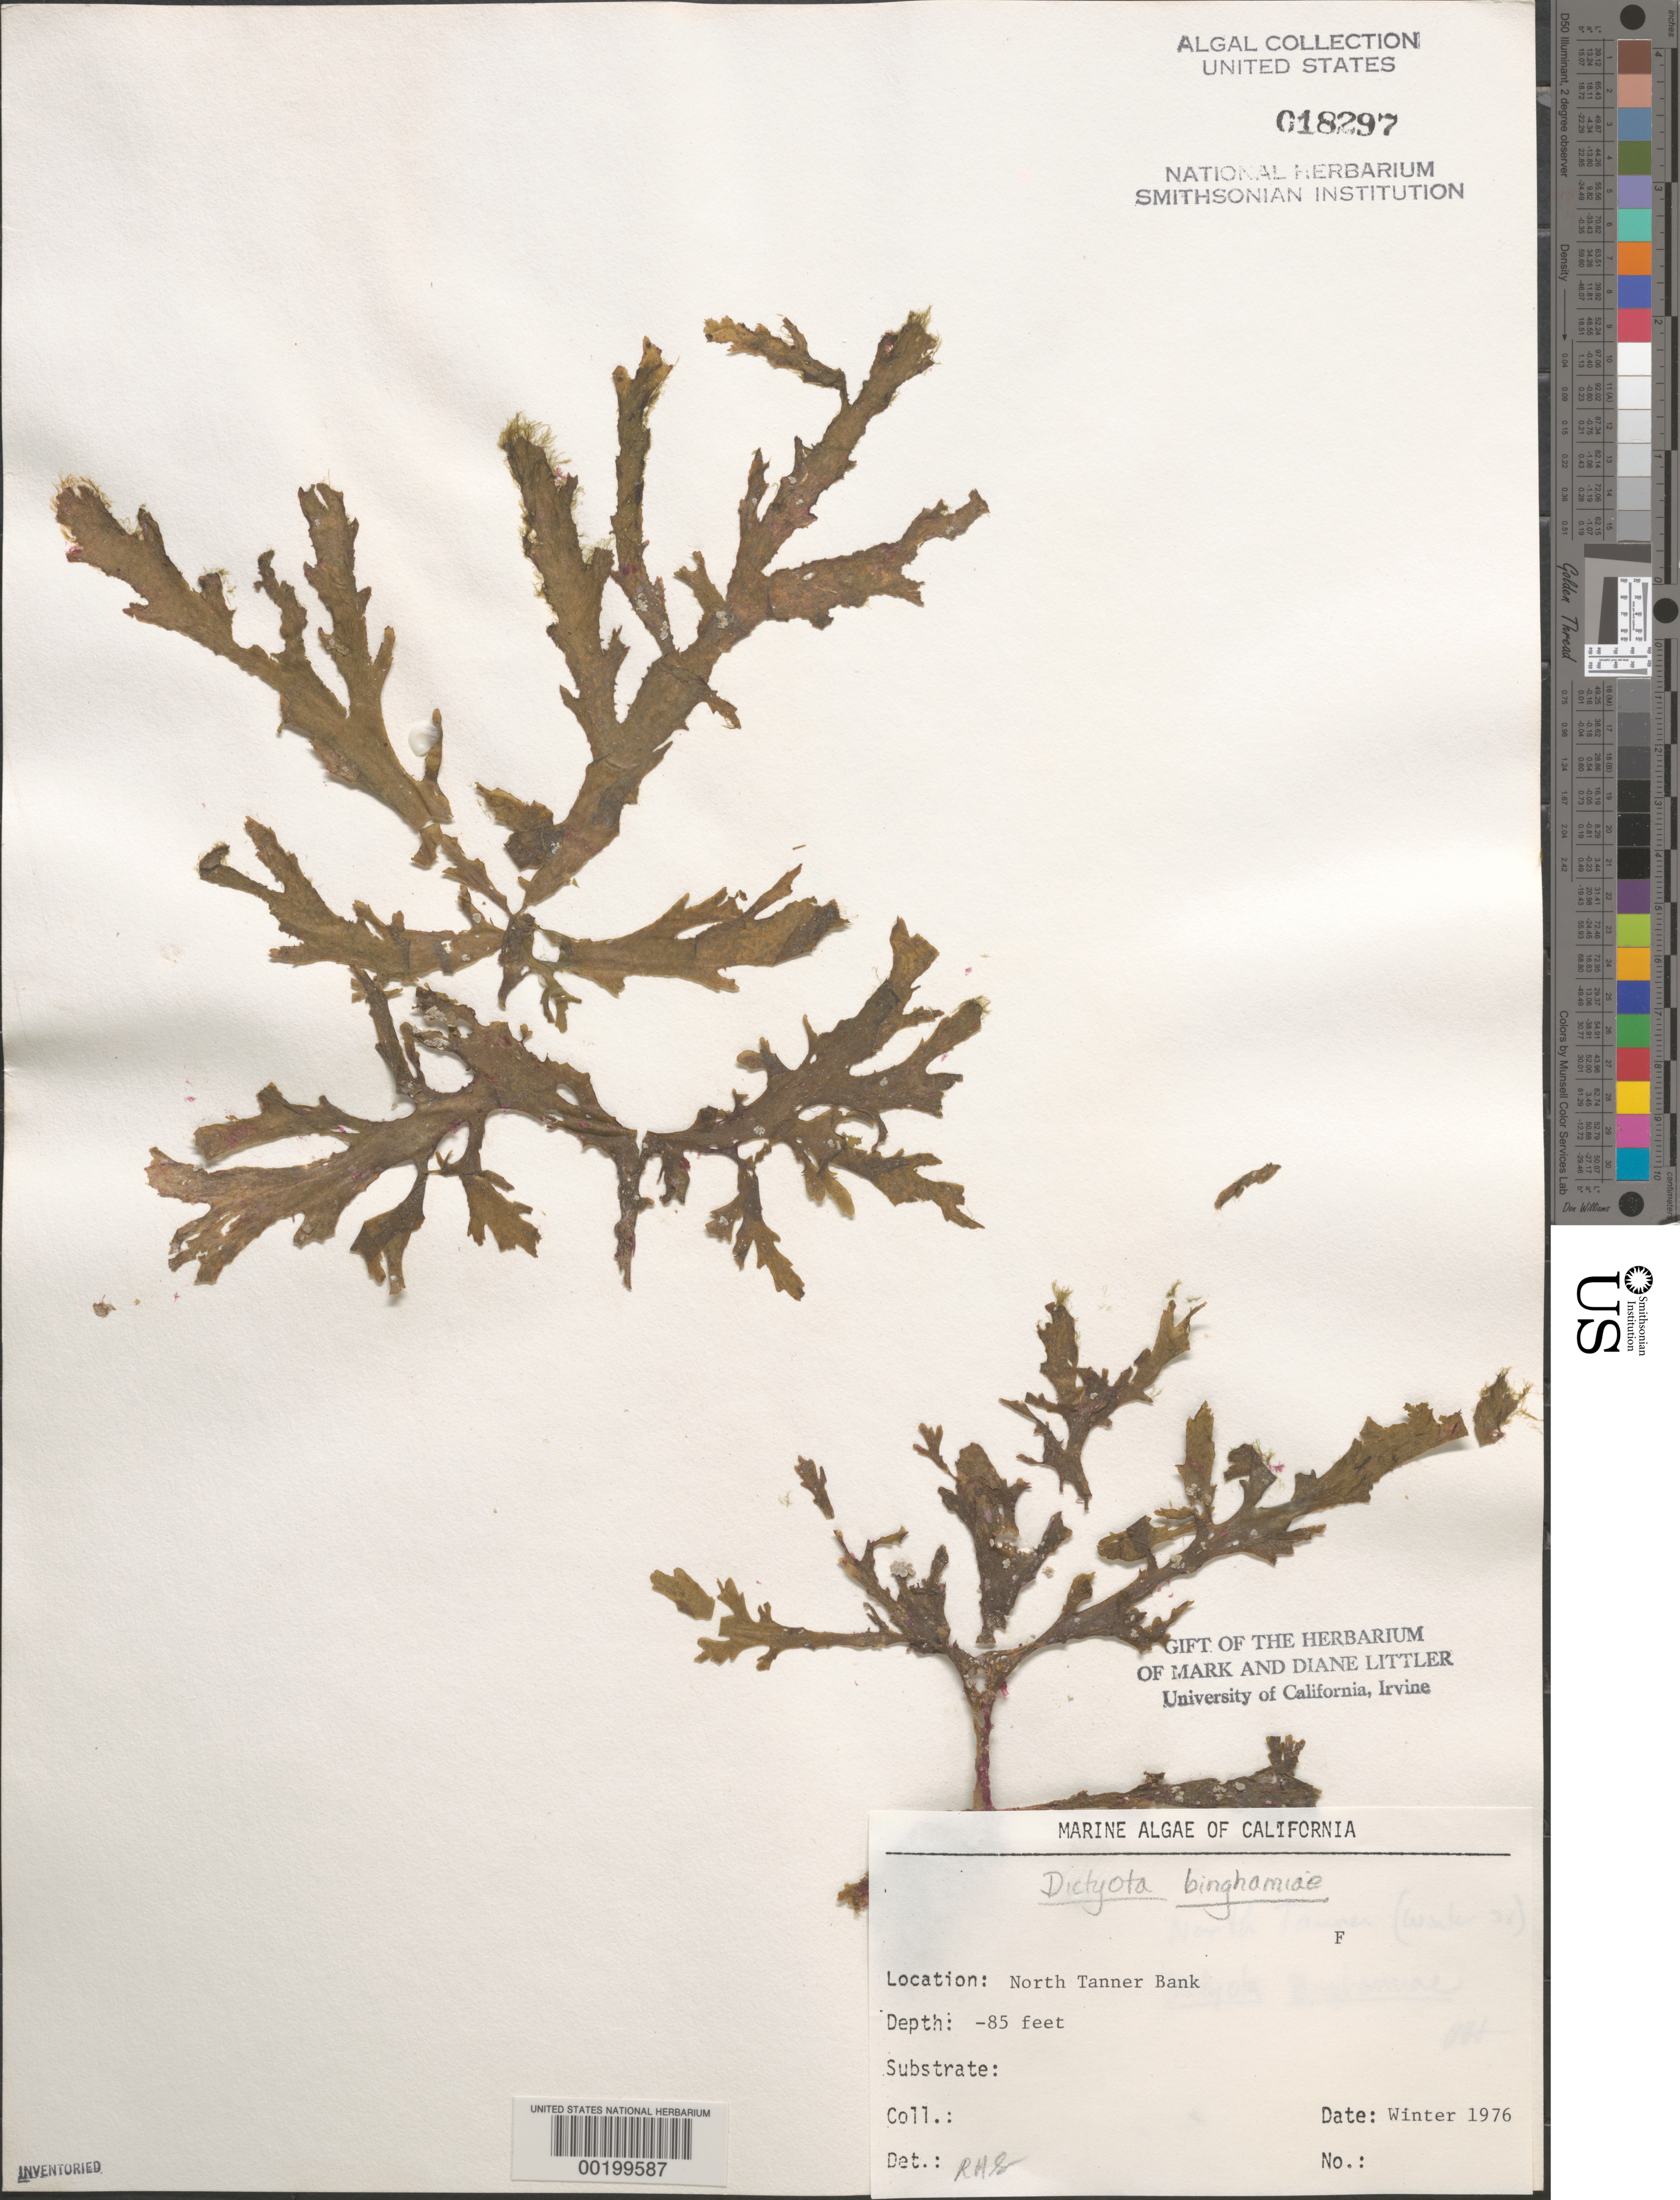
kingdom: Chromista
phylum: Ochrophyta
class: Phaeophyceae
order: Dictyotales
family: Dictyotaceae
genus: Dictyota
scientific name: Dictyota binghamiae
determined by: Sims, Robert H.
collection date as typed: Win 1976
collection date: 1976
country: United States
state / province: California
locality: North Tanner Bank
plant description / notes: BLM-SOCALBIGHT Rocky Intertidal Survey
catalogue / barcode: US 18297